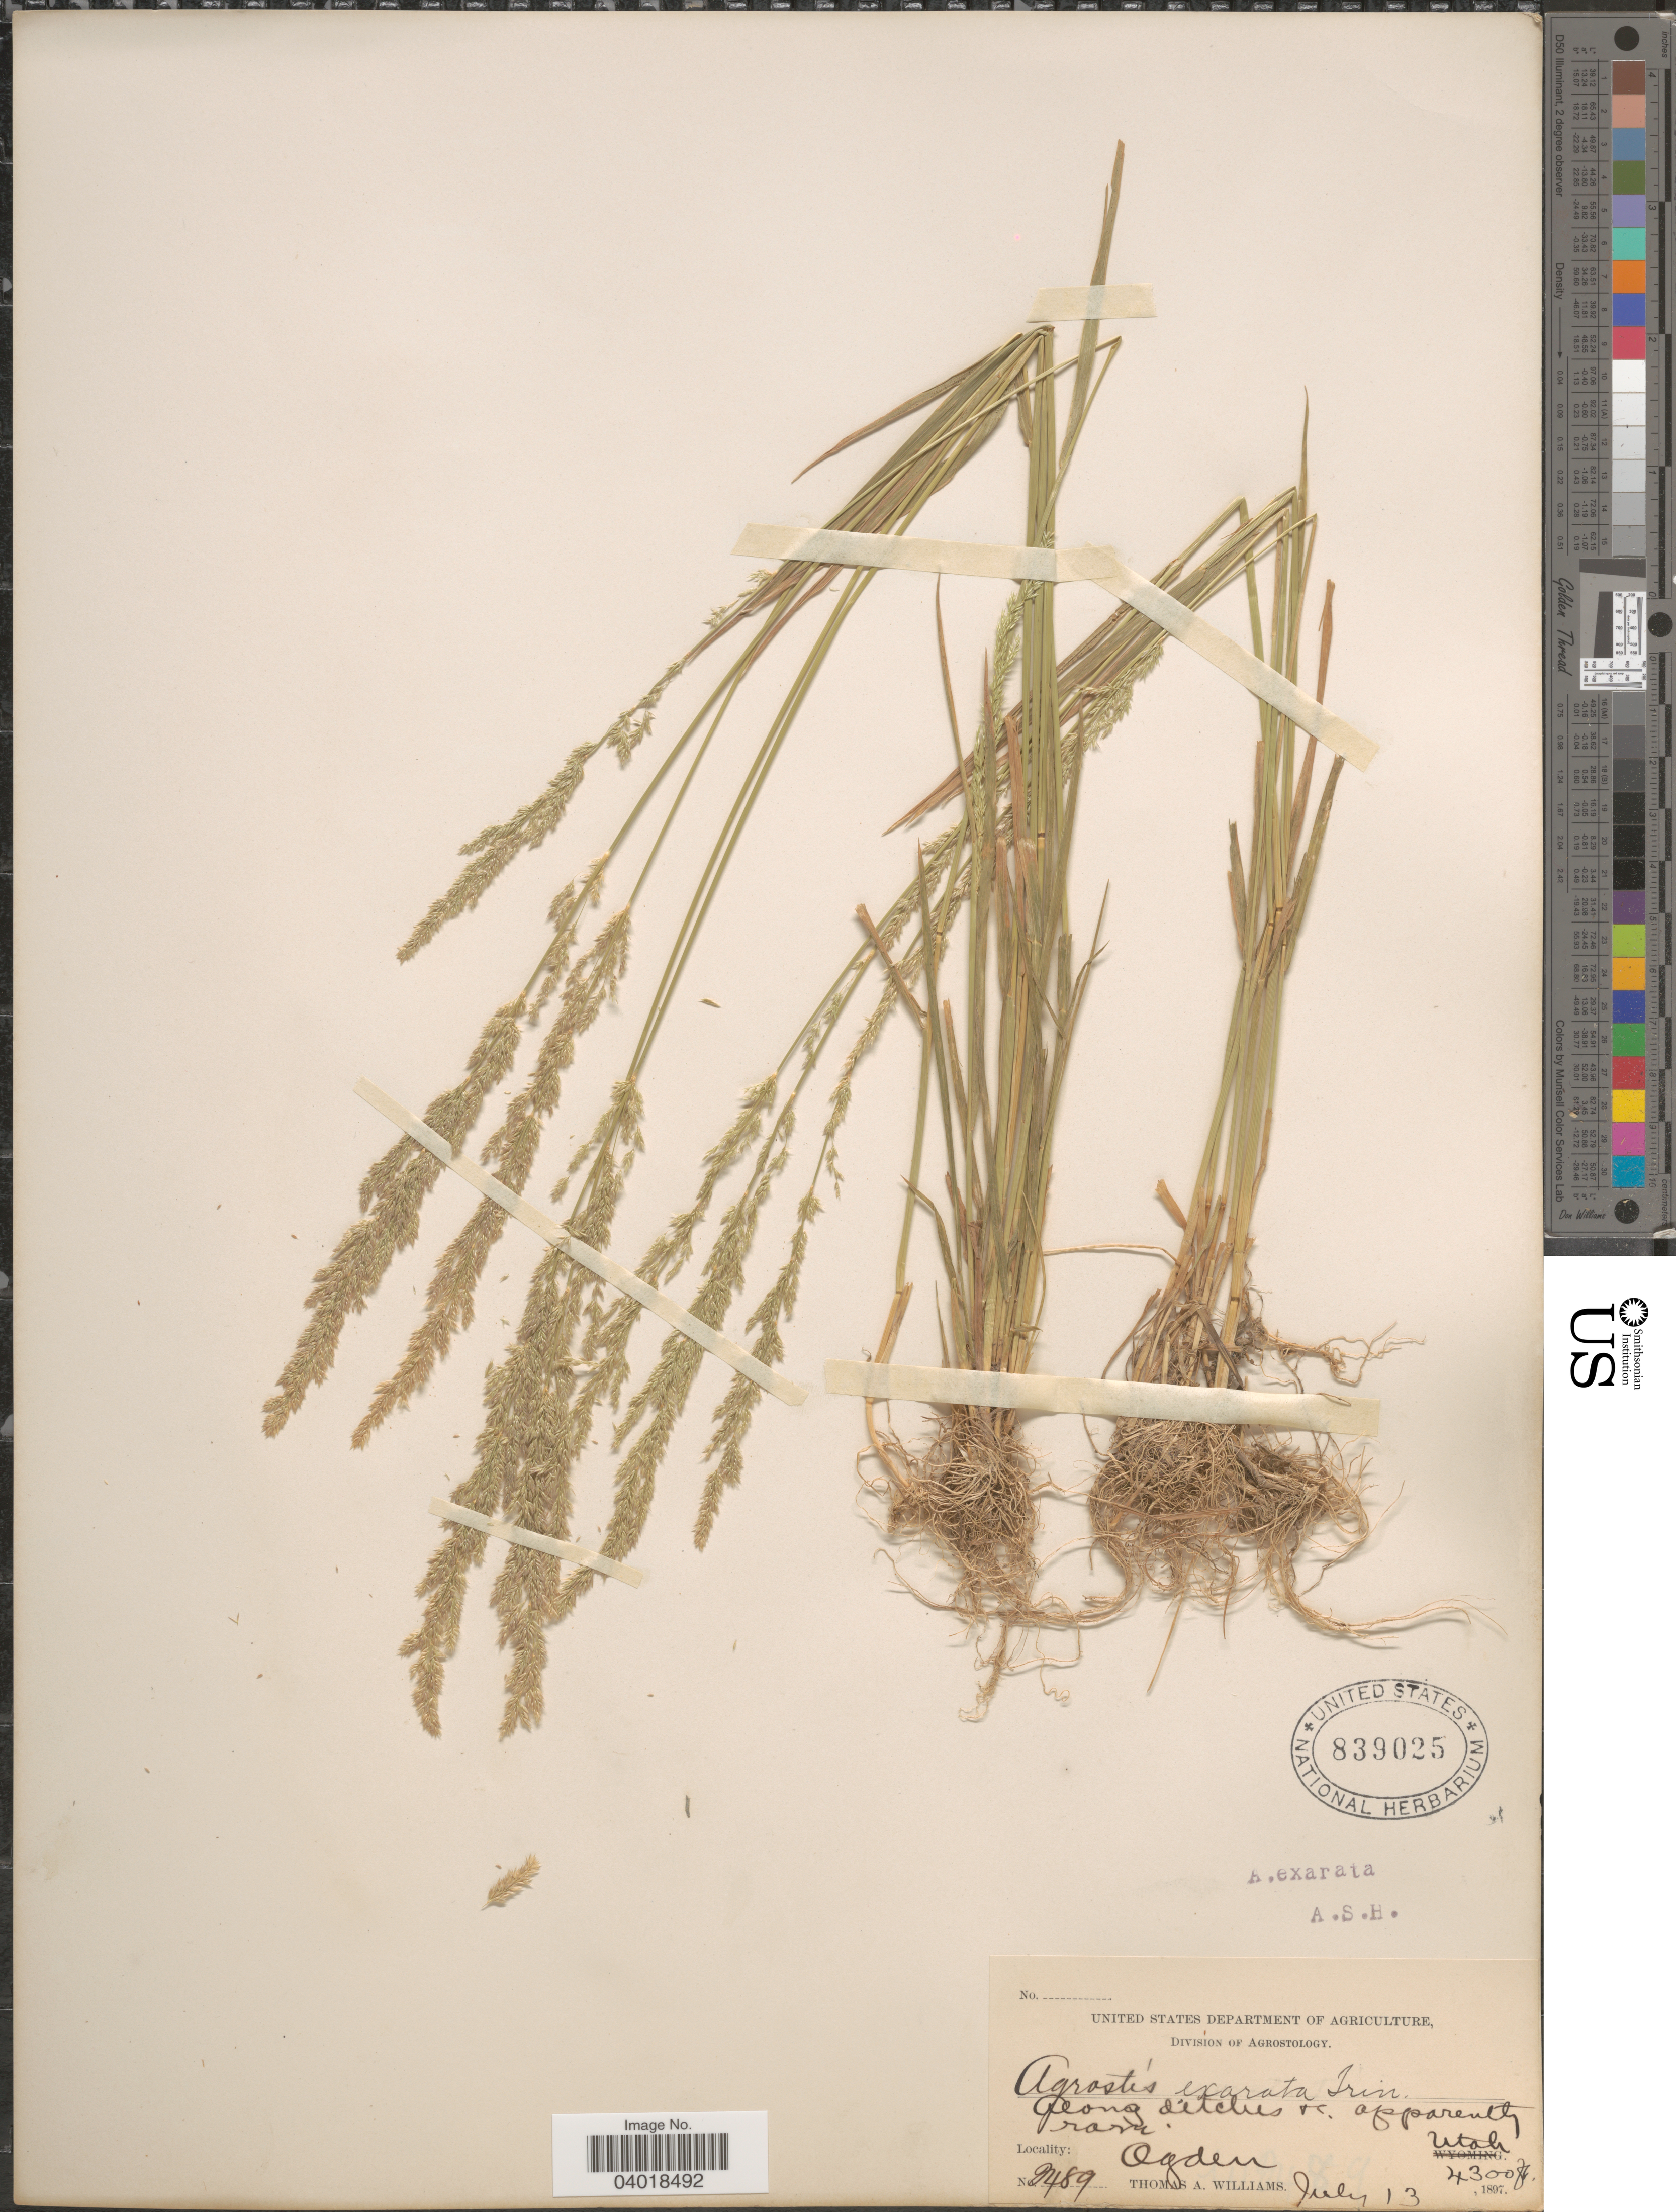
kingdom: Plantae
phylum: Tracheophyta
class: Liliopsida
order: Poales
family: Poaceae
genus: Agrostis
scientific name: Agrostis exarata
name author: Trin.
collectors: T. A. Williams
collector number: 2489*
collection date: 1897-07-13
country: United States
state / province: Utah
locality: Ogden.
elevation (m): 1311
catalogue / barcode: US 839025